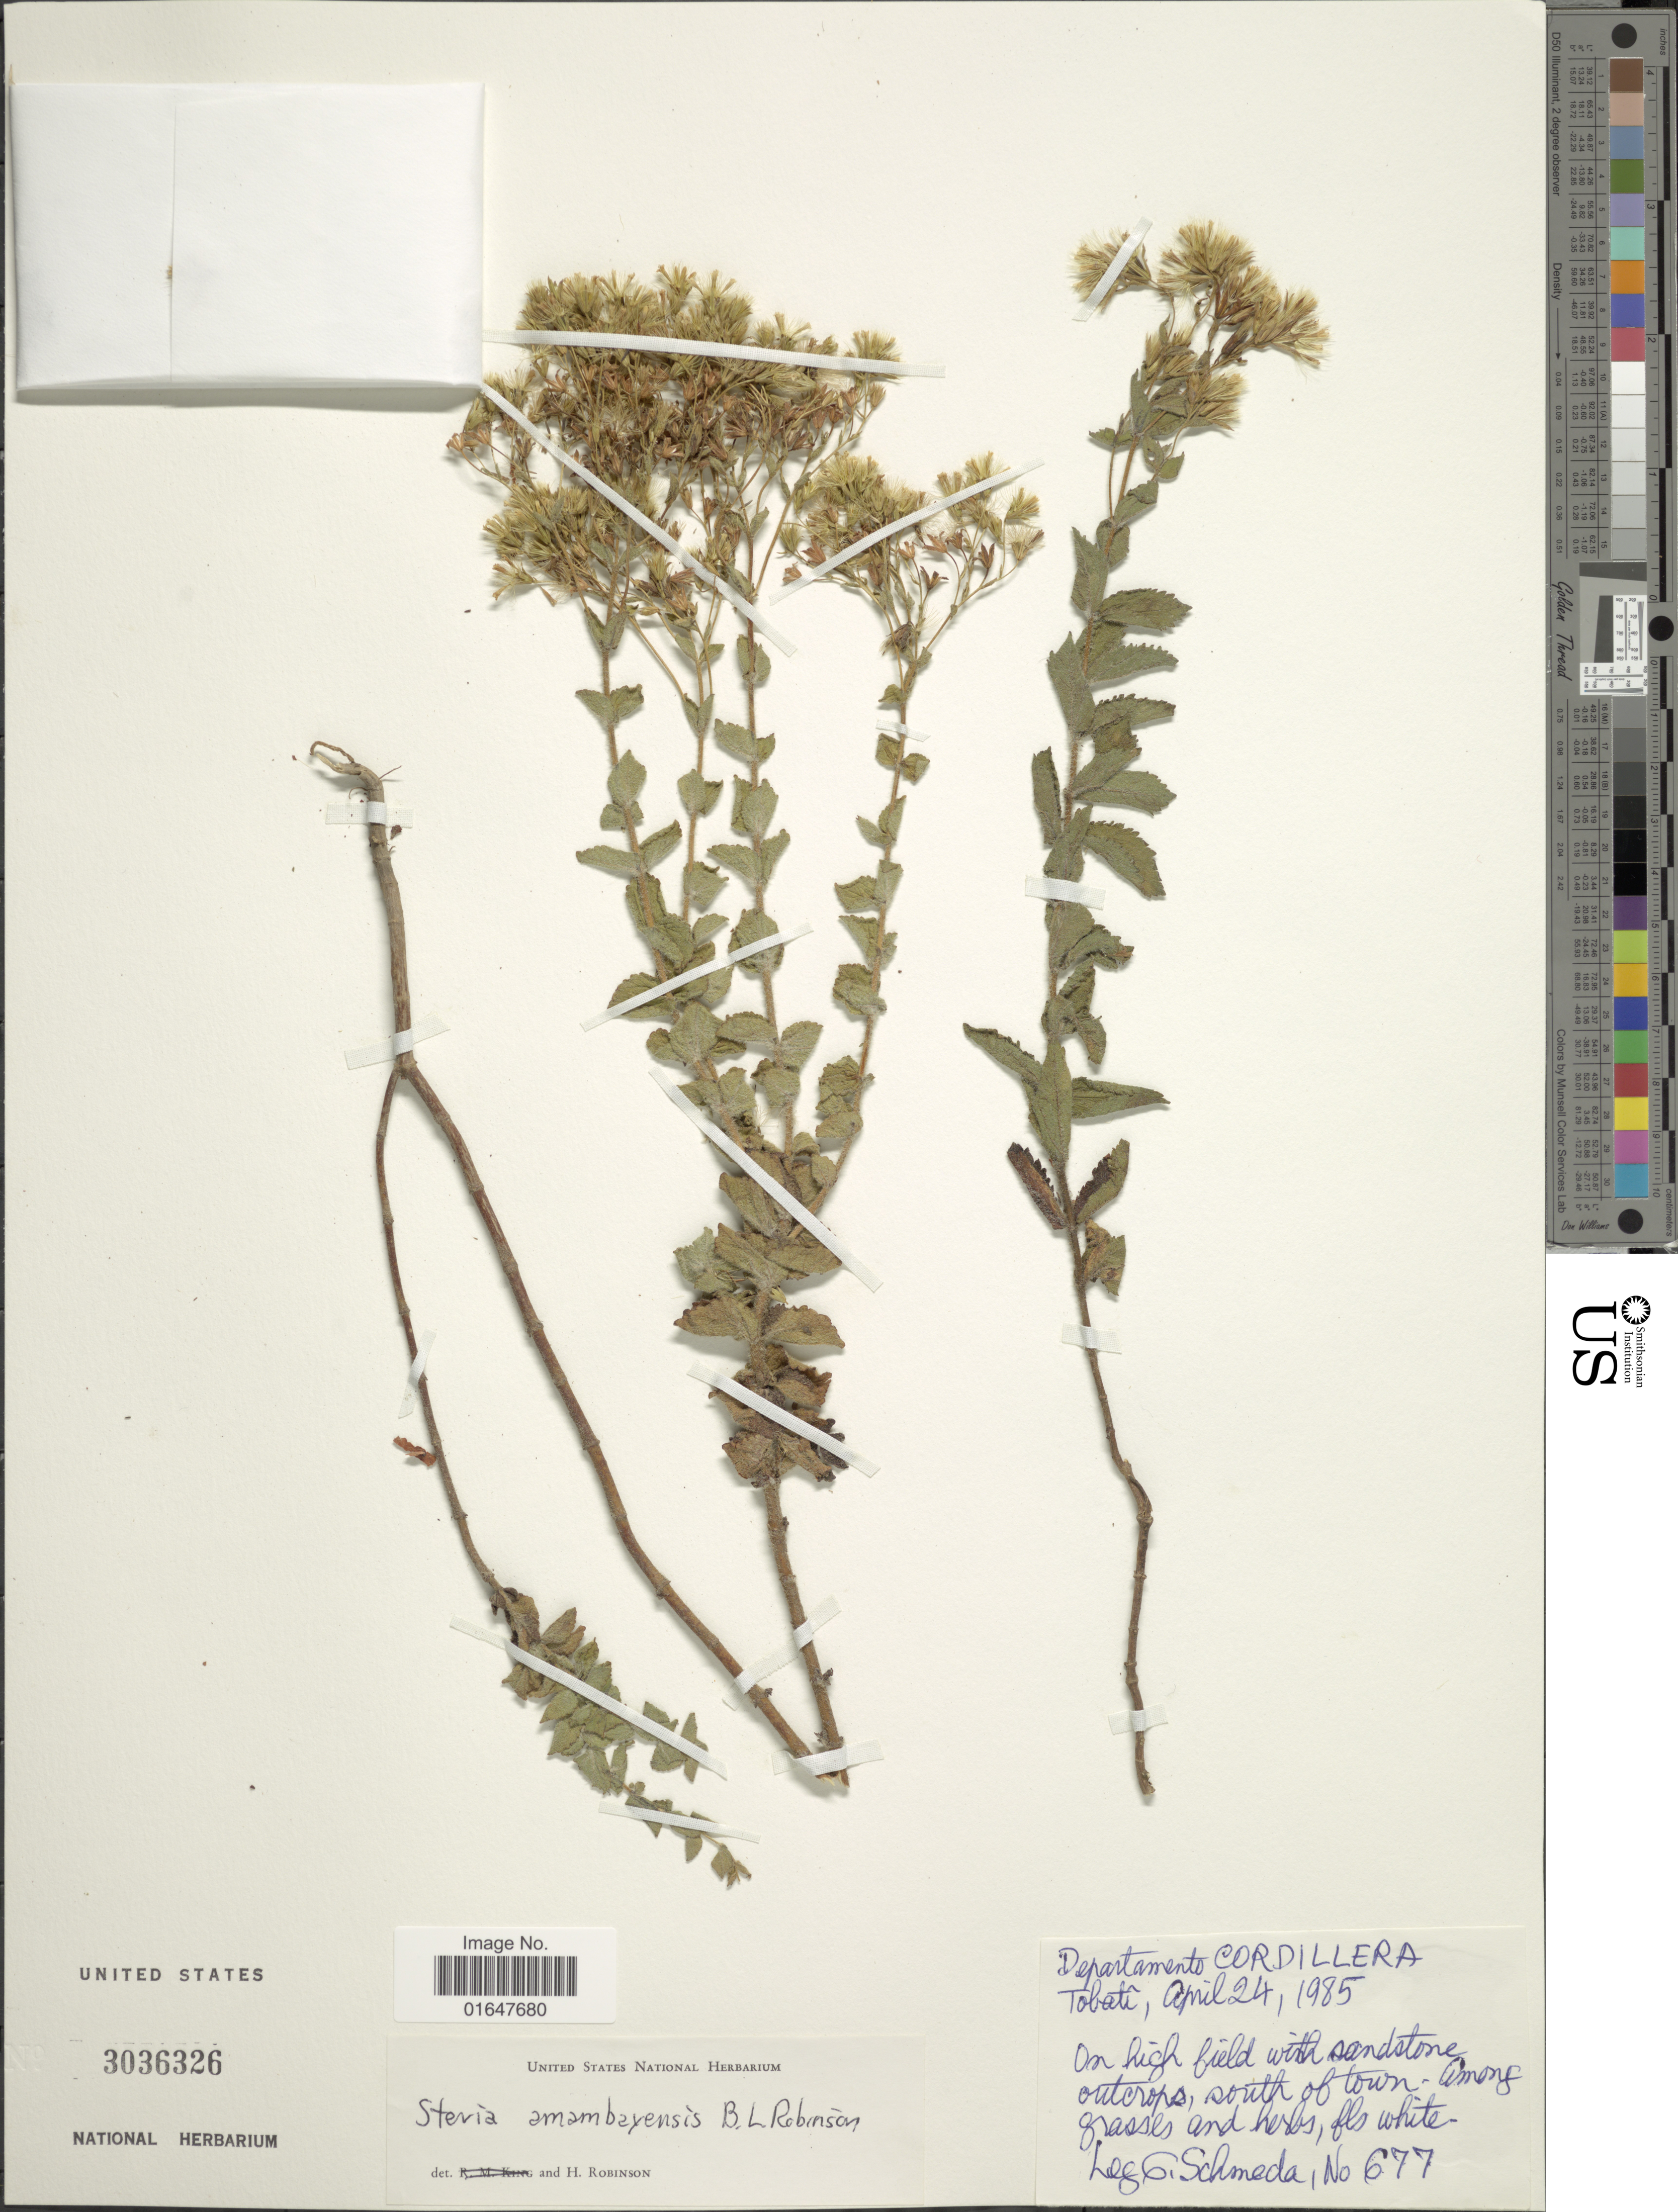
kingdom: Plantae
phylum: Tracheophyta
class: Magnoliopsida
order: Asterales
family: Asteraceae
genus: Stevia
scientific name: Stevia amambayensis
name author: B.L. Rob.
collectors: G. Schmeda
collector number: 677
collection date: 1985-04-24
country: Paraguay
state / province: Cordillera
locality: Tobati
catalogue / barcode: US 3036326